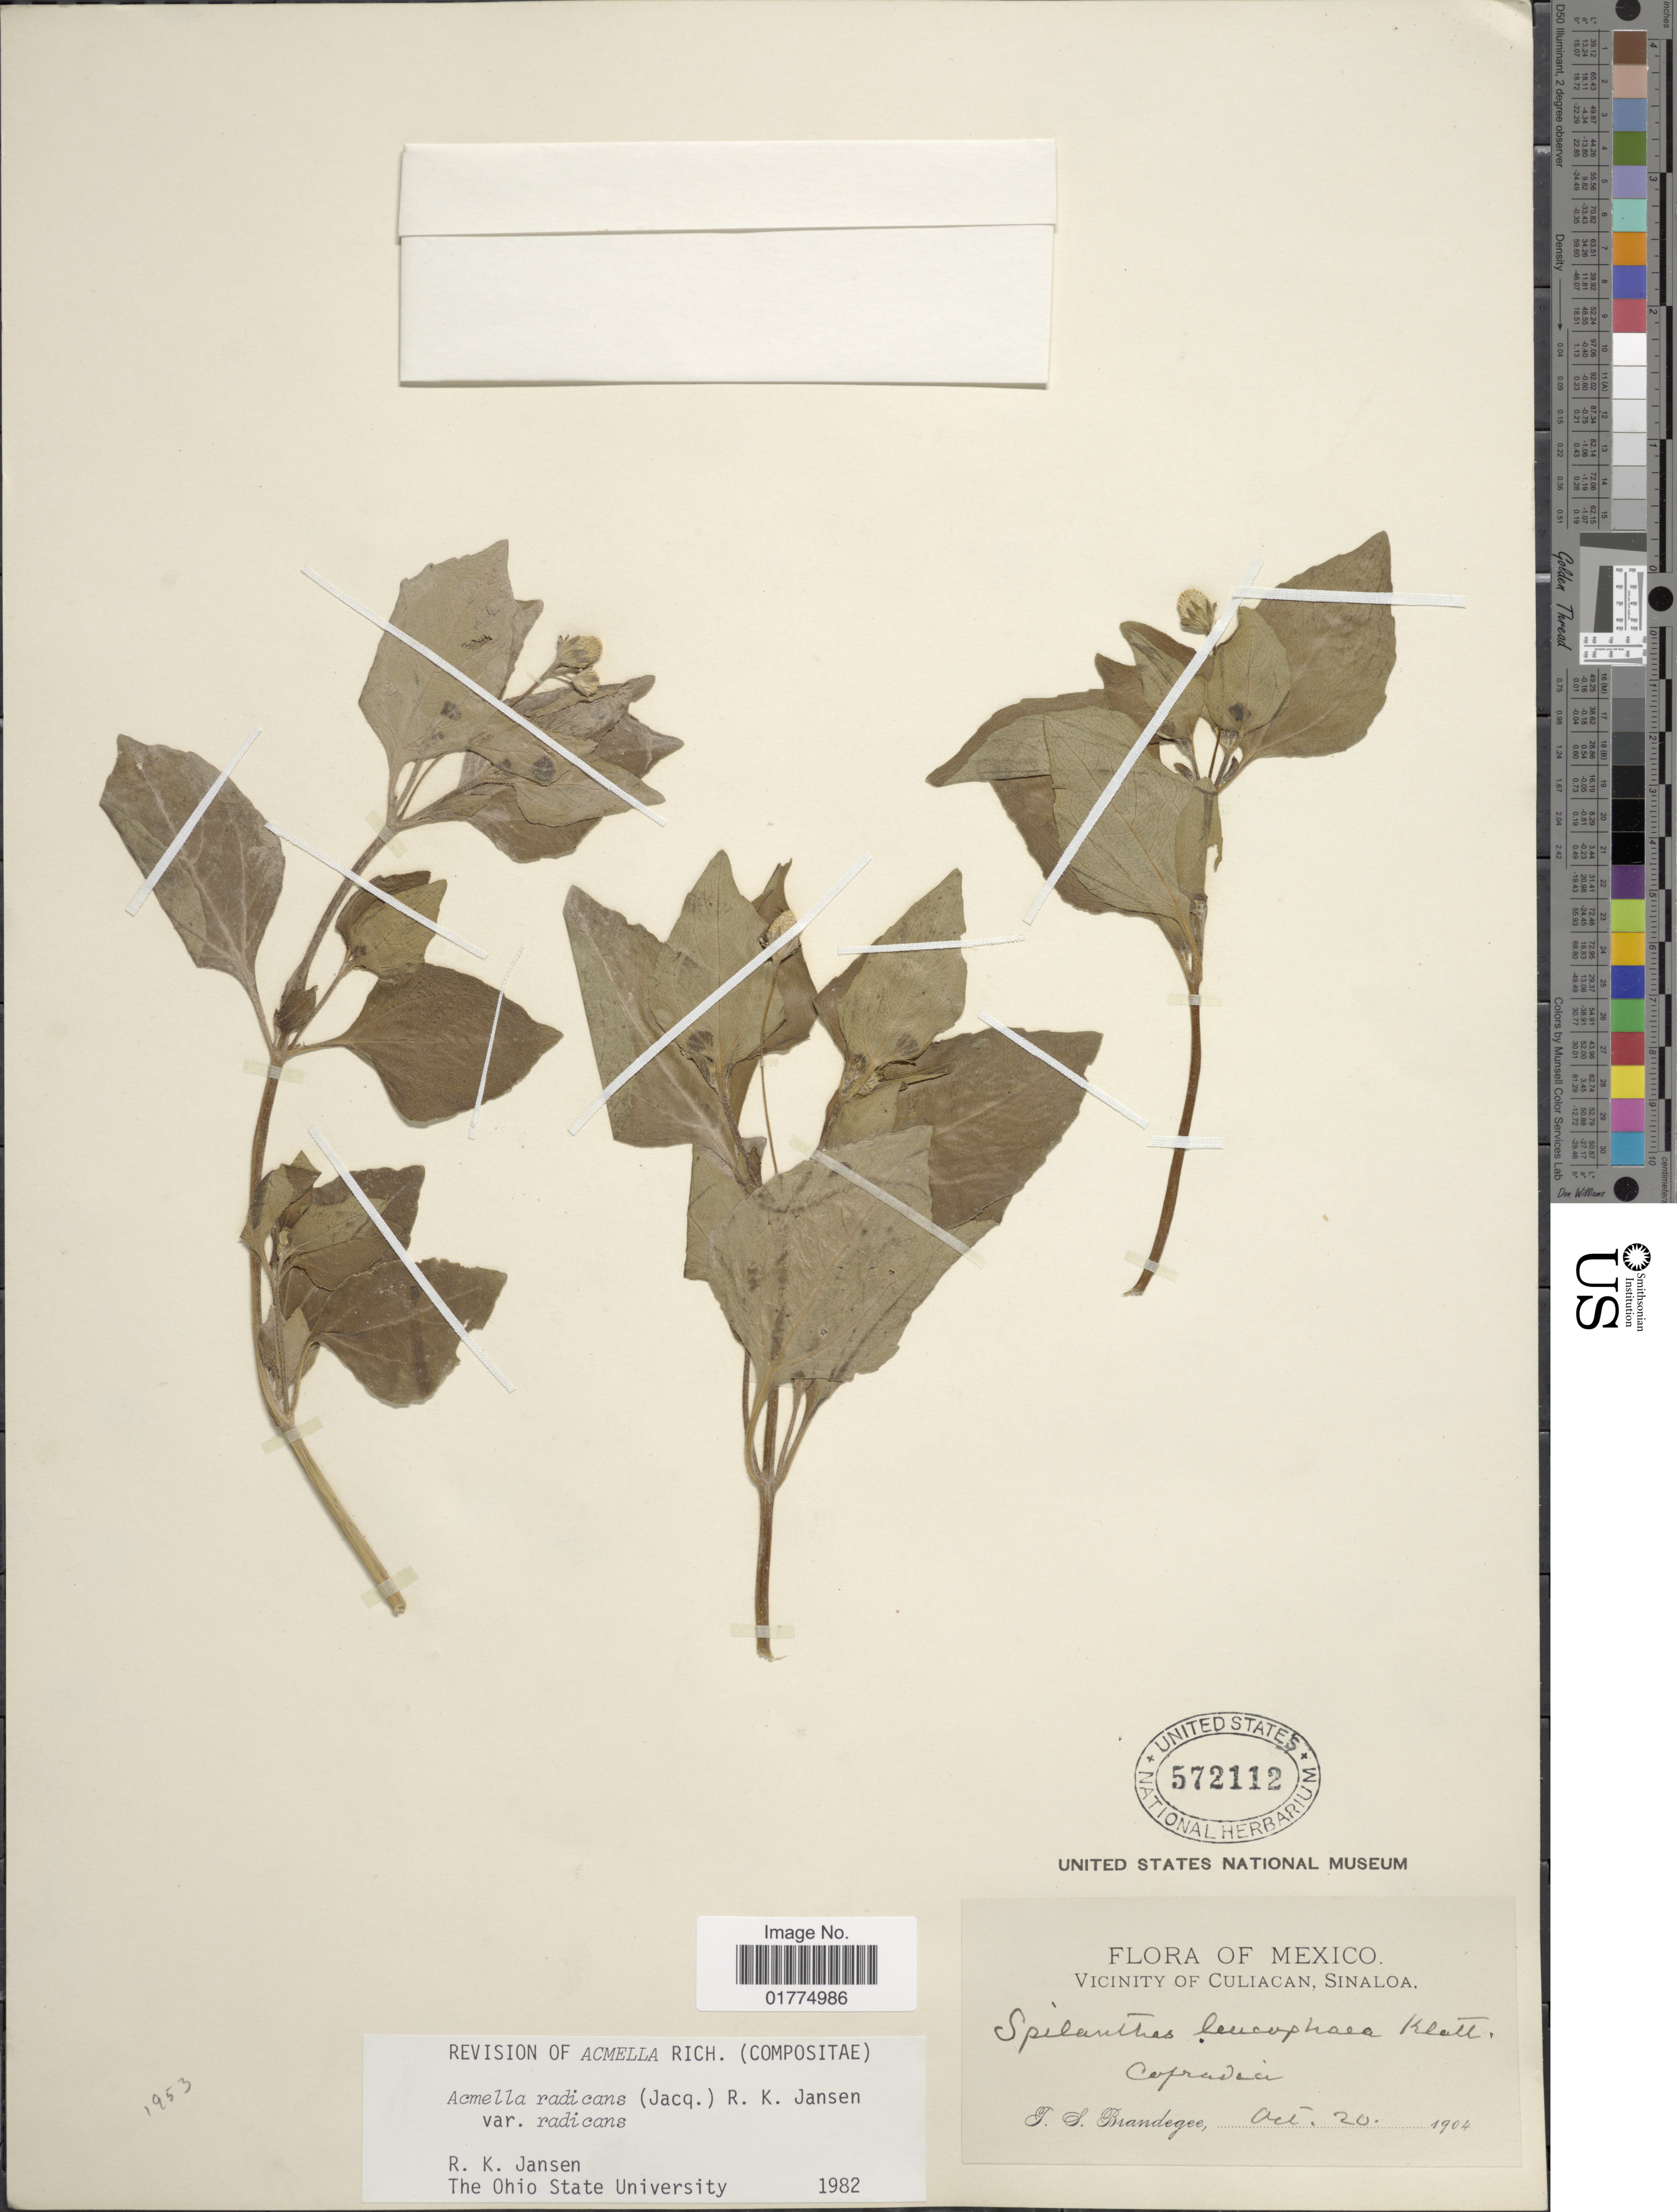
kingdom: Plantae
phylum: Tracheophyta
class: Magnoliopsida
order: Asterales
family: Asteraceae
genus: Acmella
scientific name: Acmella radicans var. radicans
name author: (Jacq.) R.K. Jansen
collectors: F. S. Brandegee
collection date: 1904-10-20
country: Mexico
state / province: Sinaloa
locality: Mexico. Vicinity of Culiacan, Sinaloa. Capradice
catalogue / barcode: US 572112